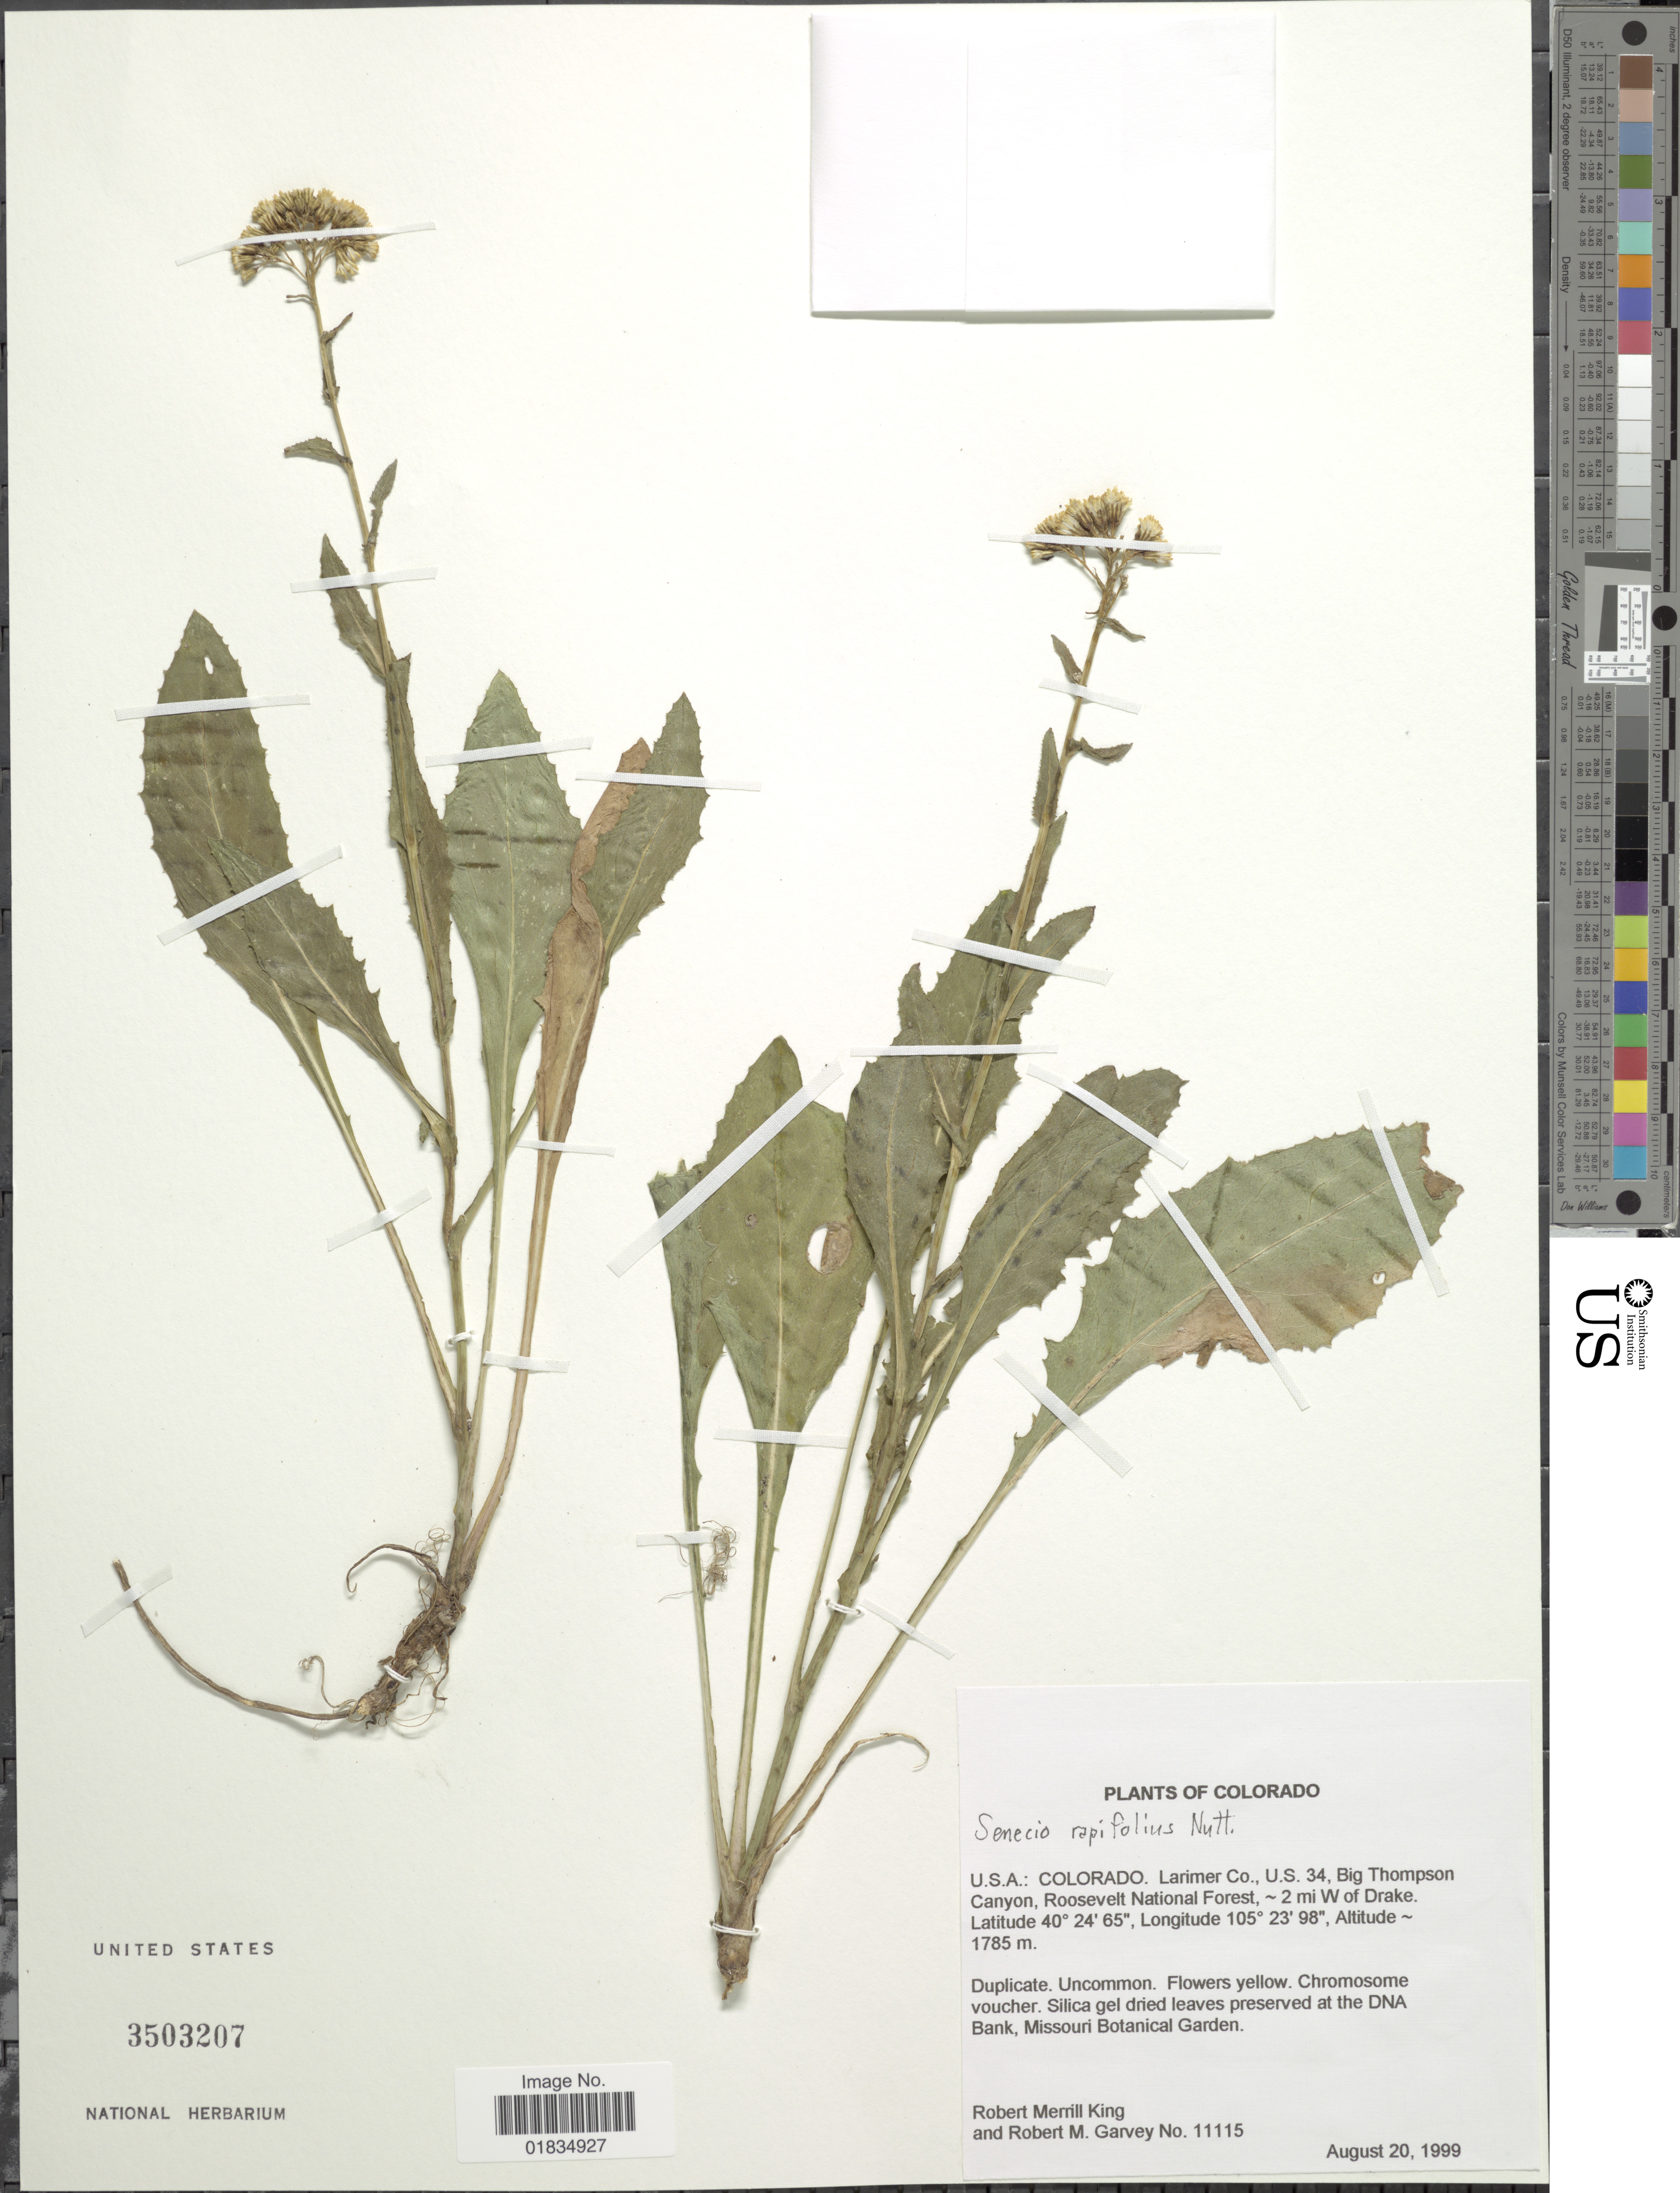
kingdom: Plantae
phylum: Tracheophyta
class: Magnoliopsida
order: Asterales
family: Asteraceae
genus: Senecio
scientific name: Senecio rapifolius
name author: Nutt.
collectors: R. M. King & R. Garvey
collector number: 11115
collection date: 1999-08-20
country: United States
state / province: Colorado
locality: Colorado. Larimer Co., U.S 34, Big Thompson Canyon, Roosevelt National Forest, ~2 mi W of Drake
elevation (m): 1785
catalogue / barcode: US 3503207